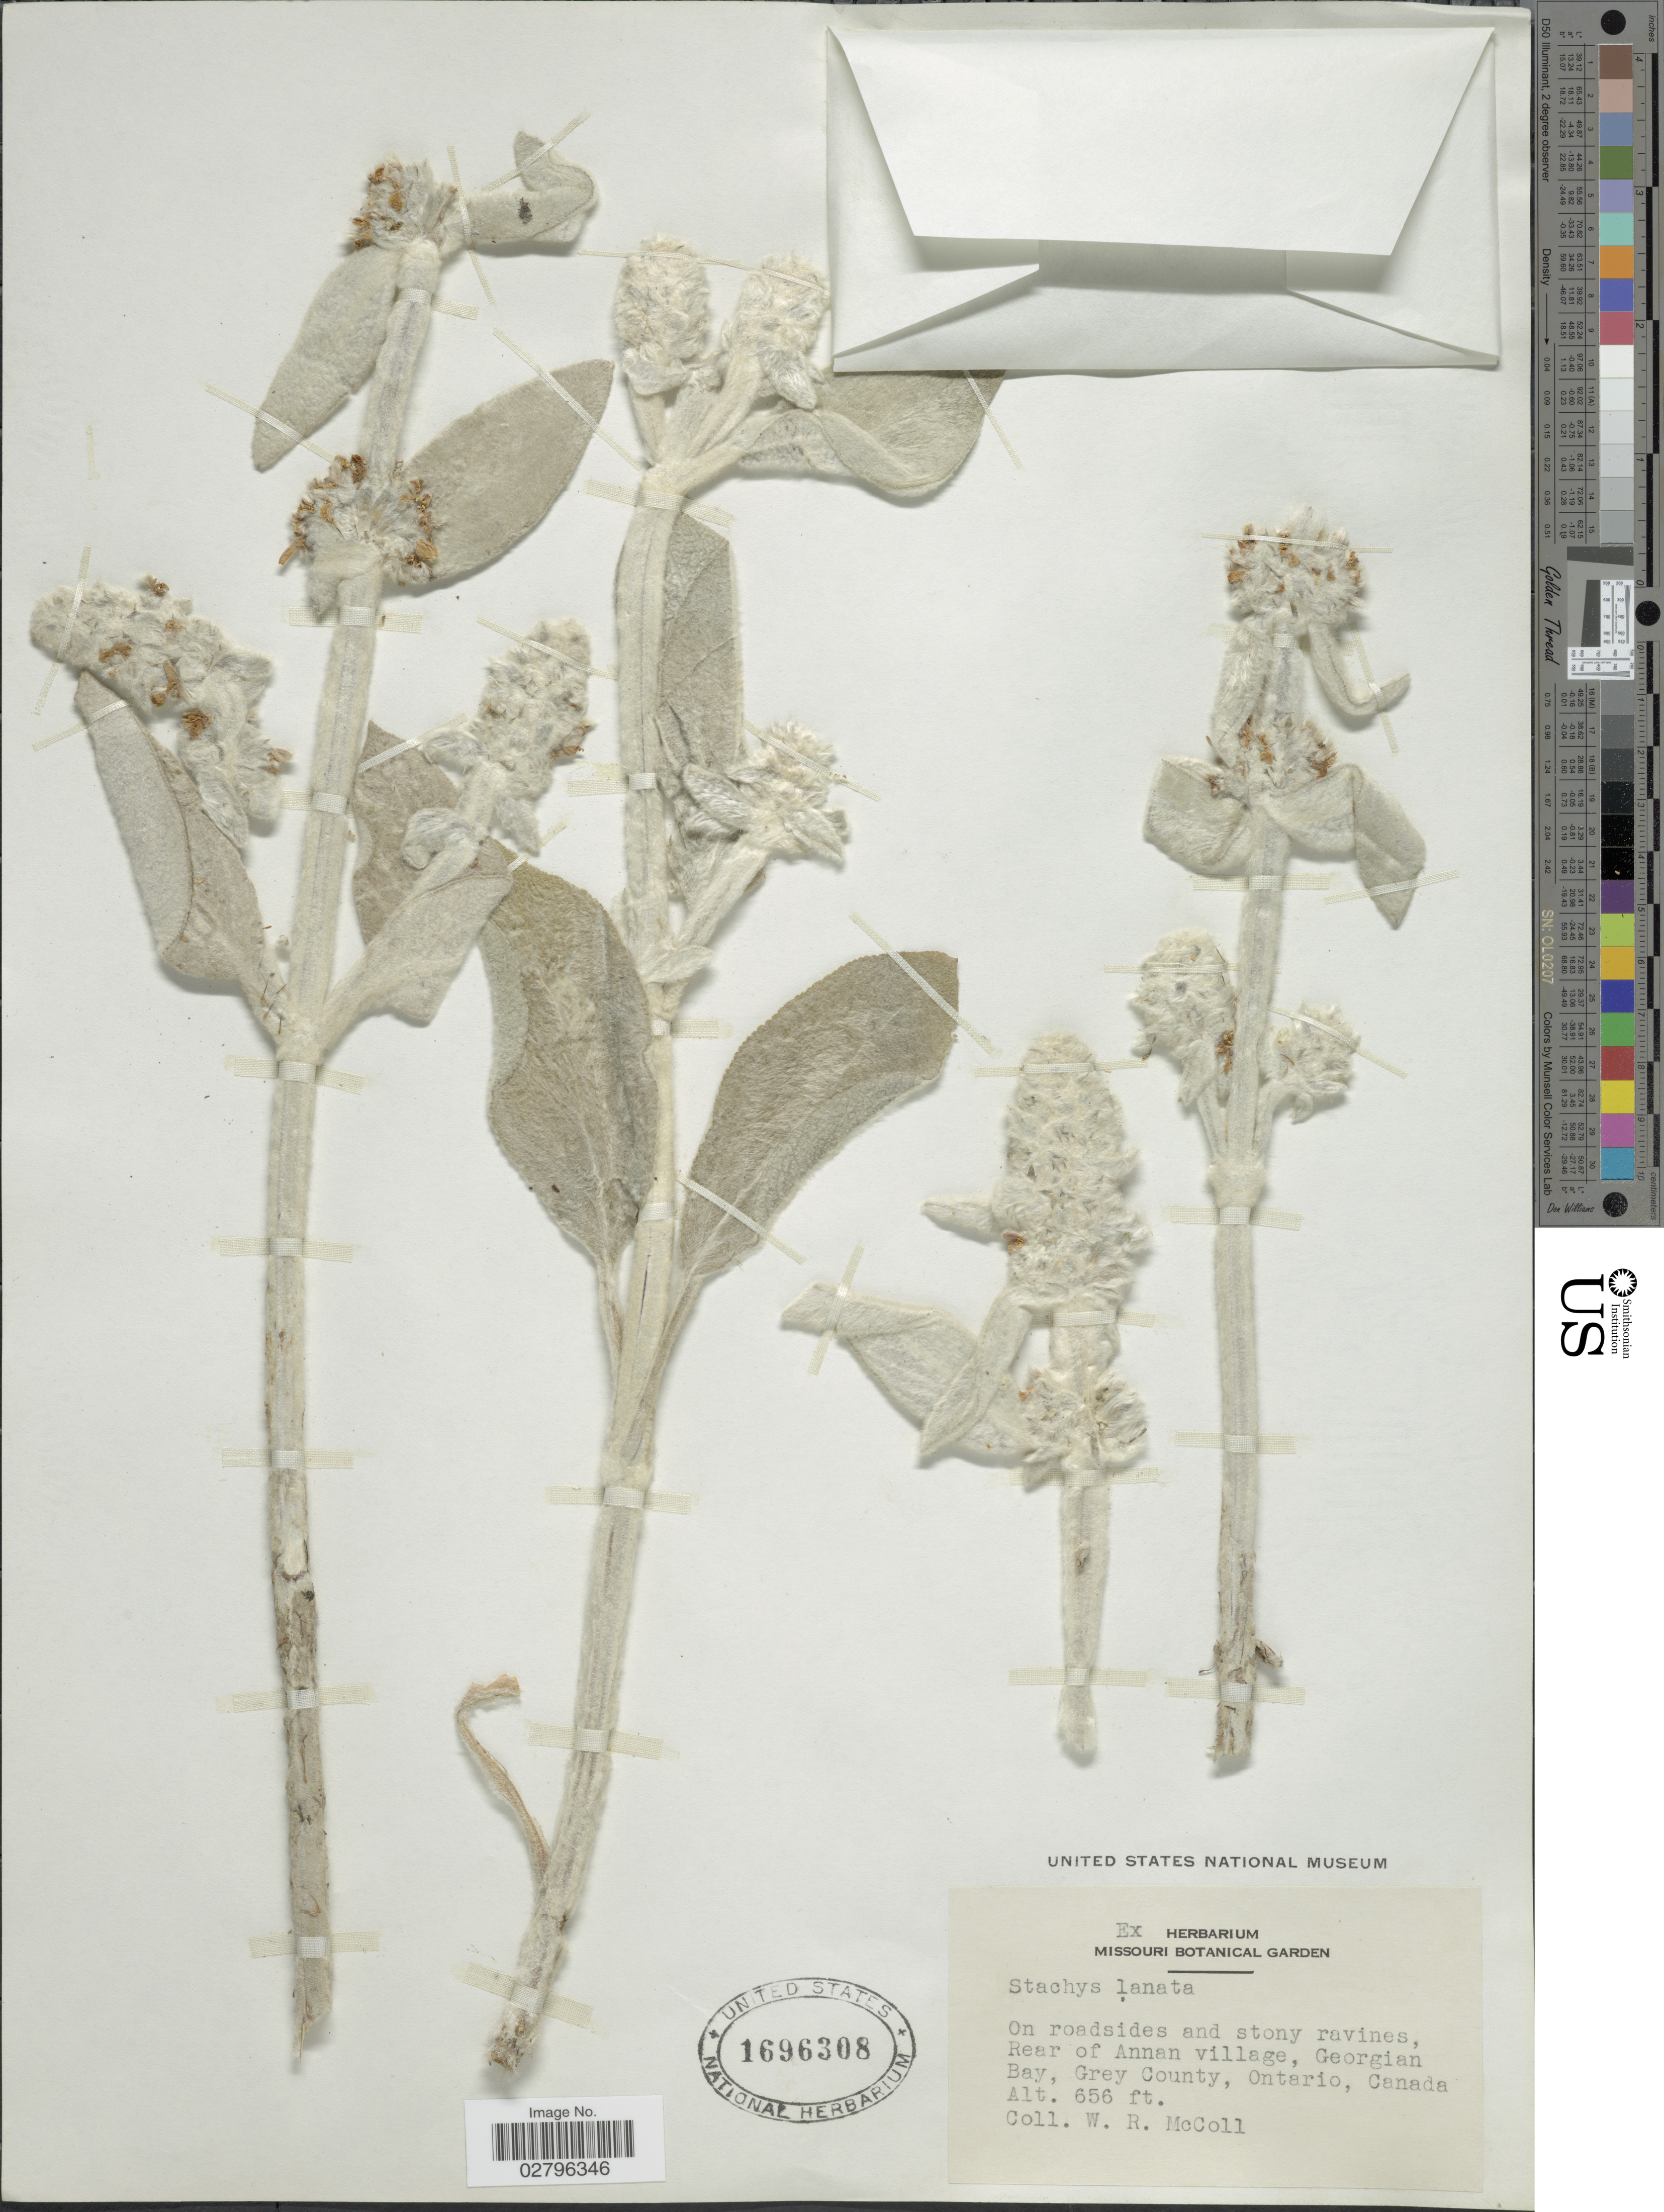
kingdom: Plantae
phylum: Tracheophyta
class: Magnoliopsida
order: Lamiales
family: Lamiaceae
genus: Stachys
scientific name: Stachys lanata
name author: Jacq.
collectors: W. McColl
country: Canada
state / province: Ontario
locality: On roadsides and stony ravines, Rear of Annan village, Georgian Bay, Grey County.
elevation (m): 200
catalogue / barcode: US 1696308